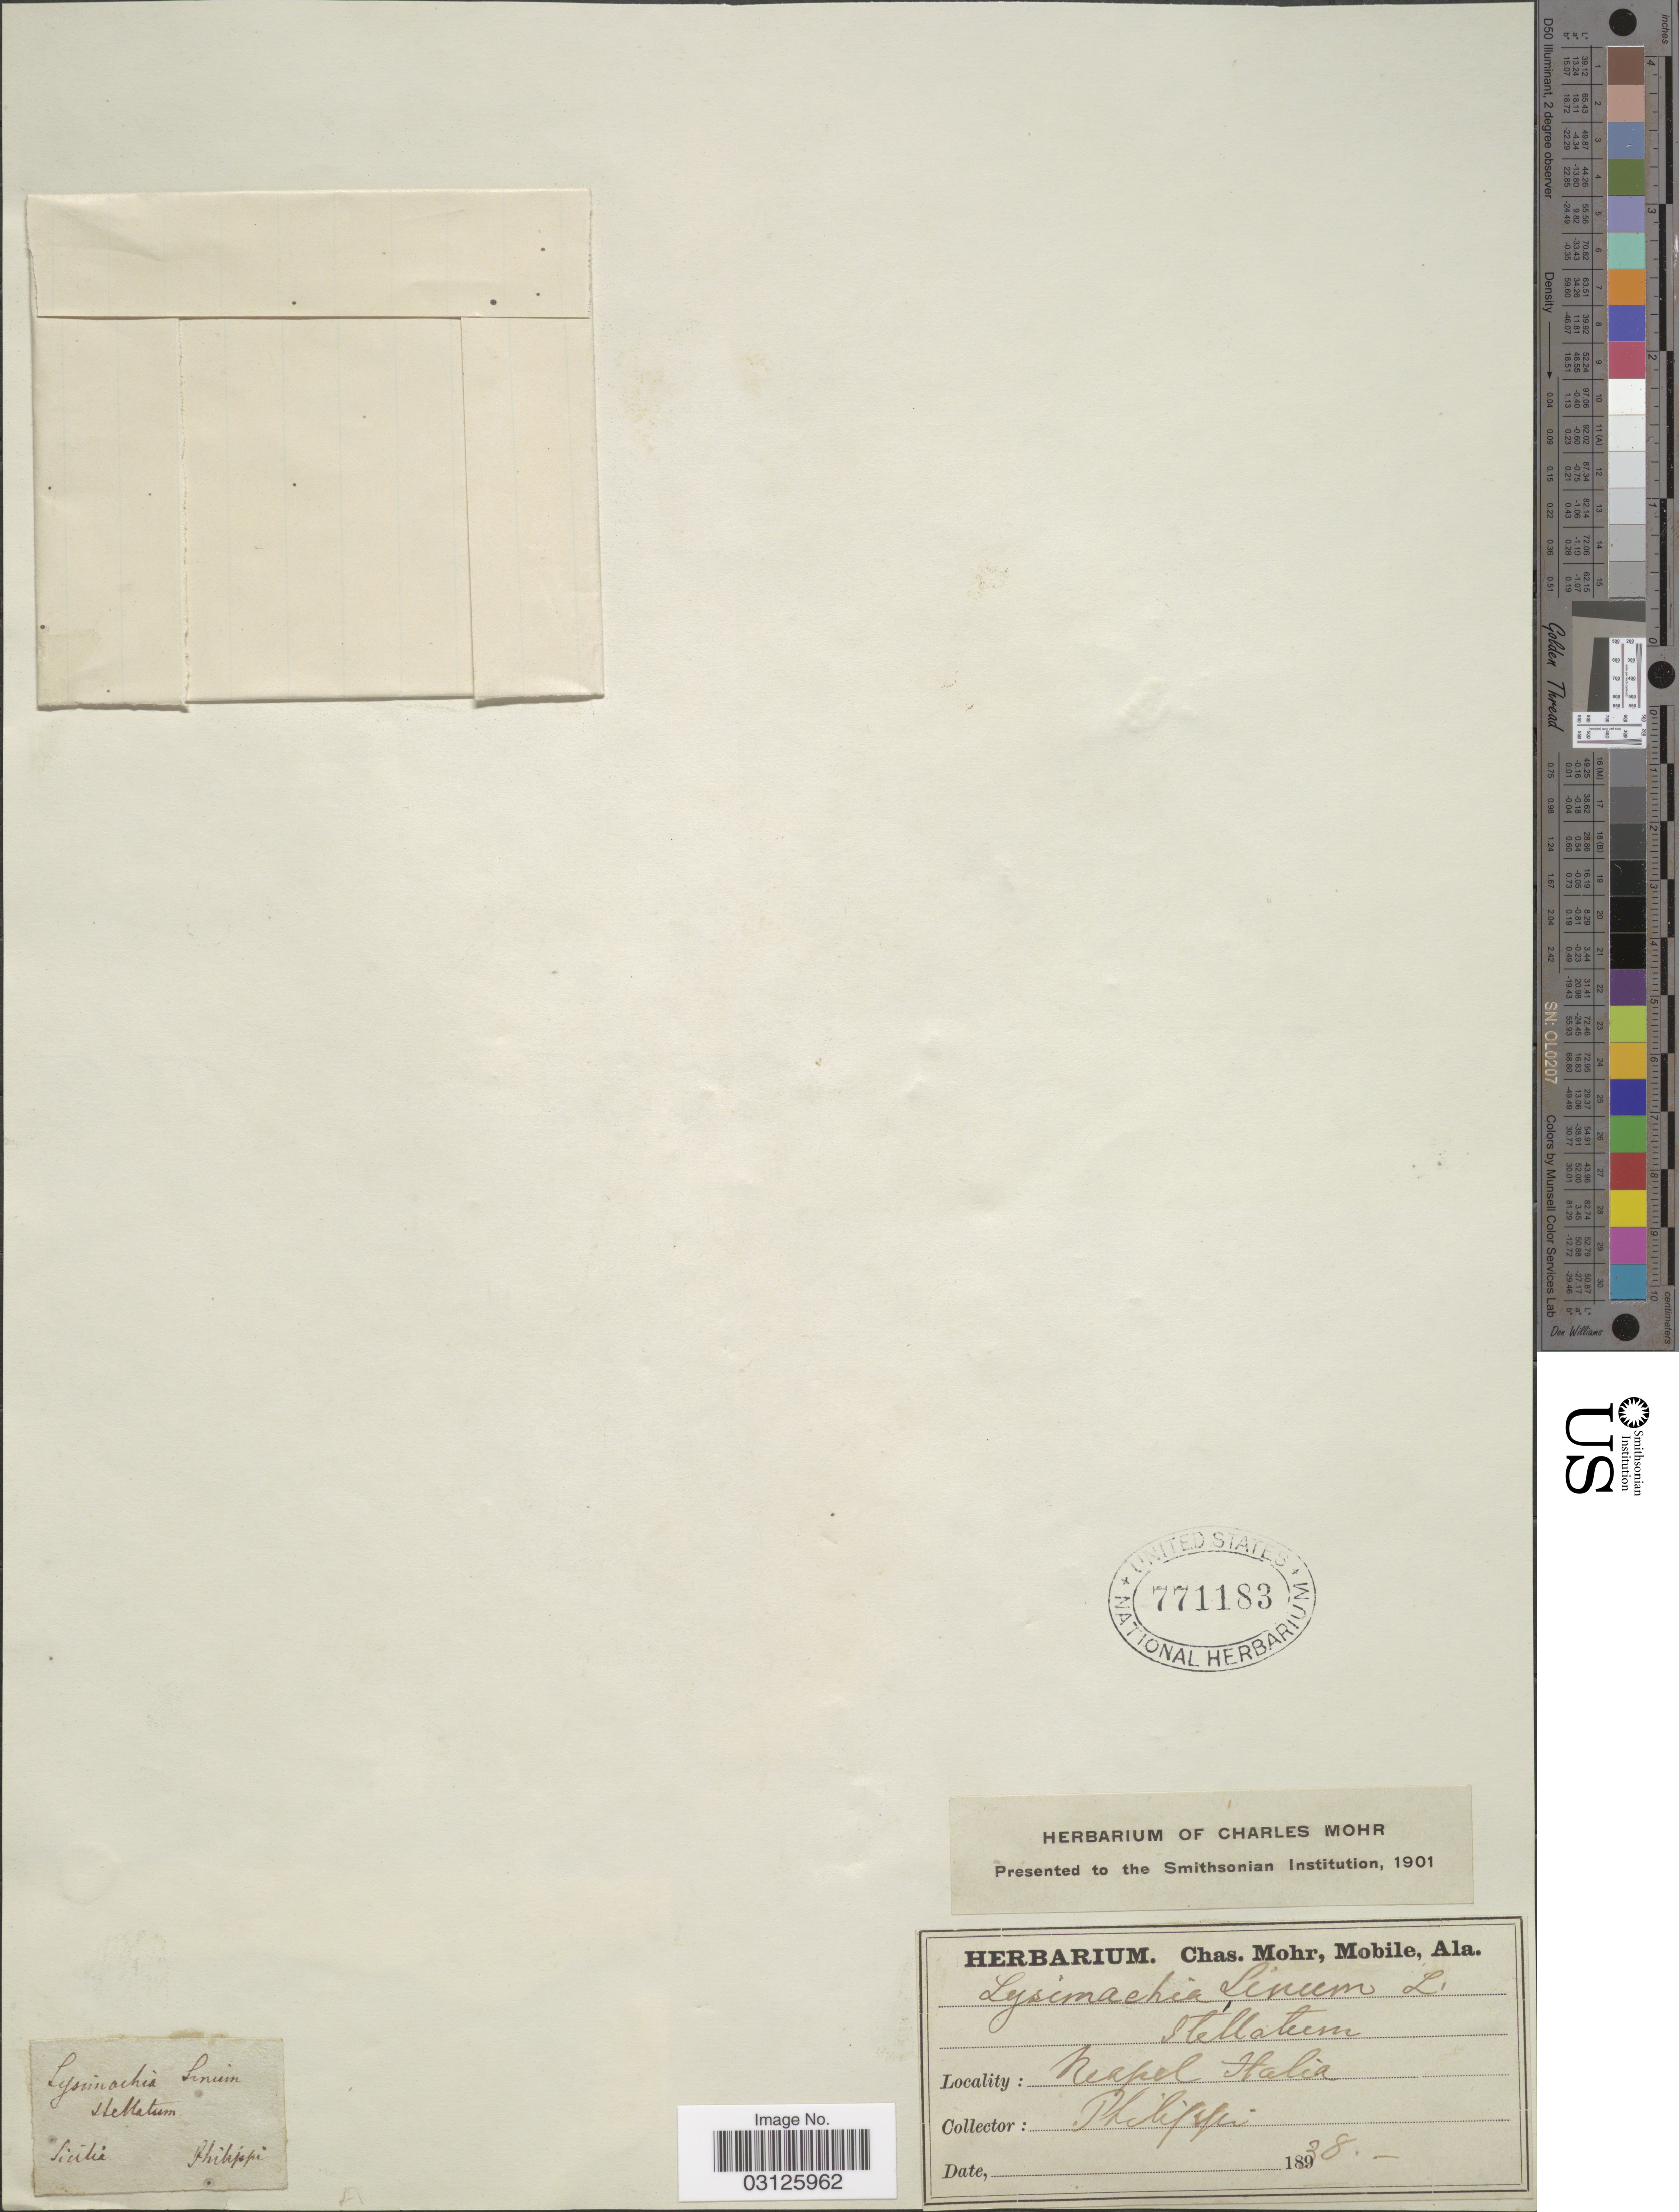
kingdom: Plantae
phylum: Tracheophyta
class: Magnoliopsida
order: Ericales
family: Primulaceae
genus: Lysimachia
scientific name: Lysimachia linum-stellatum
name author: L.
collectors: -. Philippi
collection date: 1838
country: Italy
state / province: Siciliana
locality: Sicilia. Neapel.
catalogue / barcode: US 771183